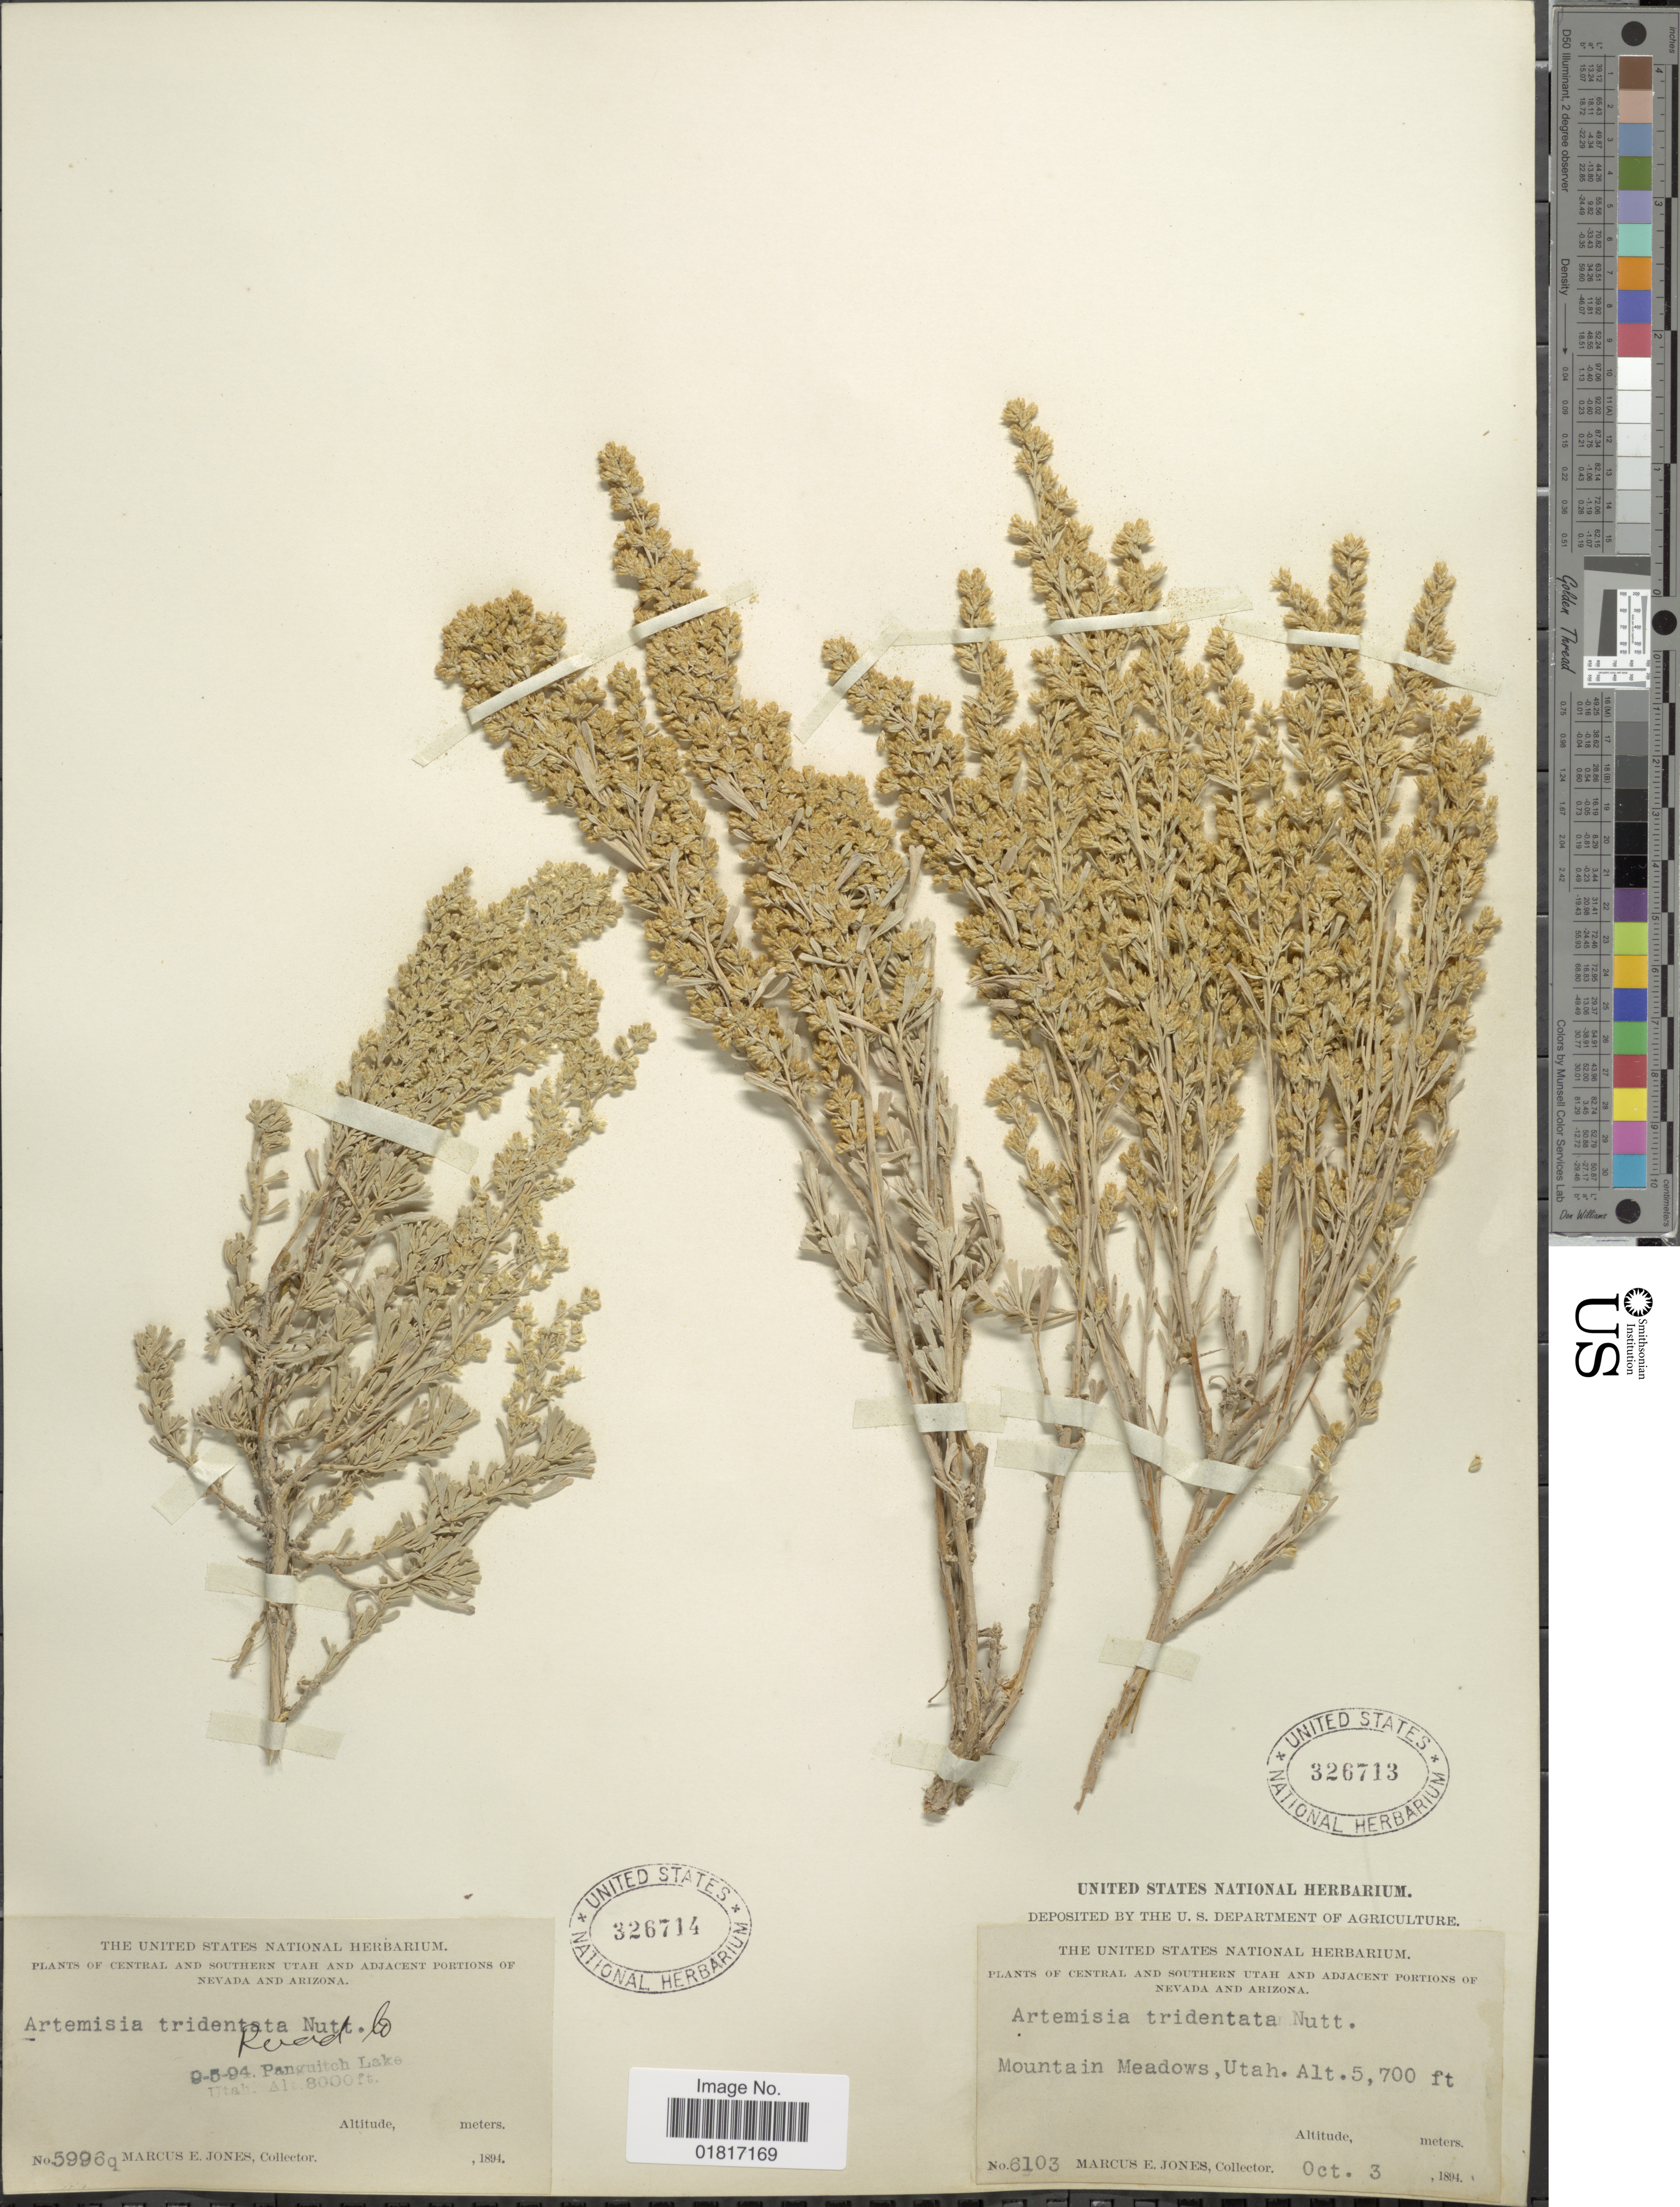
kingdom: Plantae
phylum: Tracheophyta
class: Magnoliopsida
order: Asterales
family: Asteraceae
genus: Artemisia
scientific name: Artemisia tridentata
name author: Nutt.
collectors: M. E. Jones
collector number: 6103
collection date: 1894-10-03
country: United States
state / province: Utah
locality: Central and Southern Utah and Adjacent Portions of Nevada and Arizona, Mountains Meadows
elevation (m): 1737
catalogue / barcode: US 326713-2